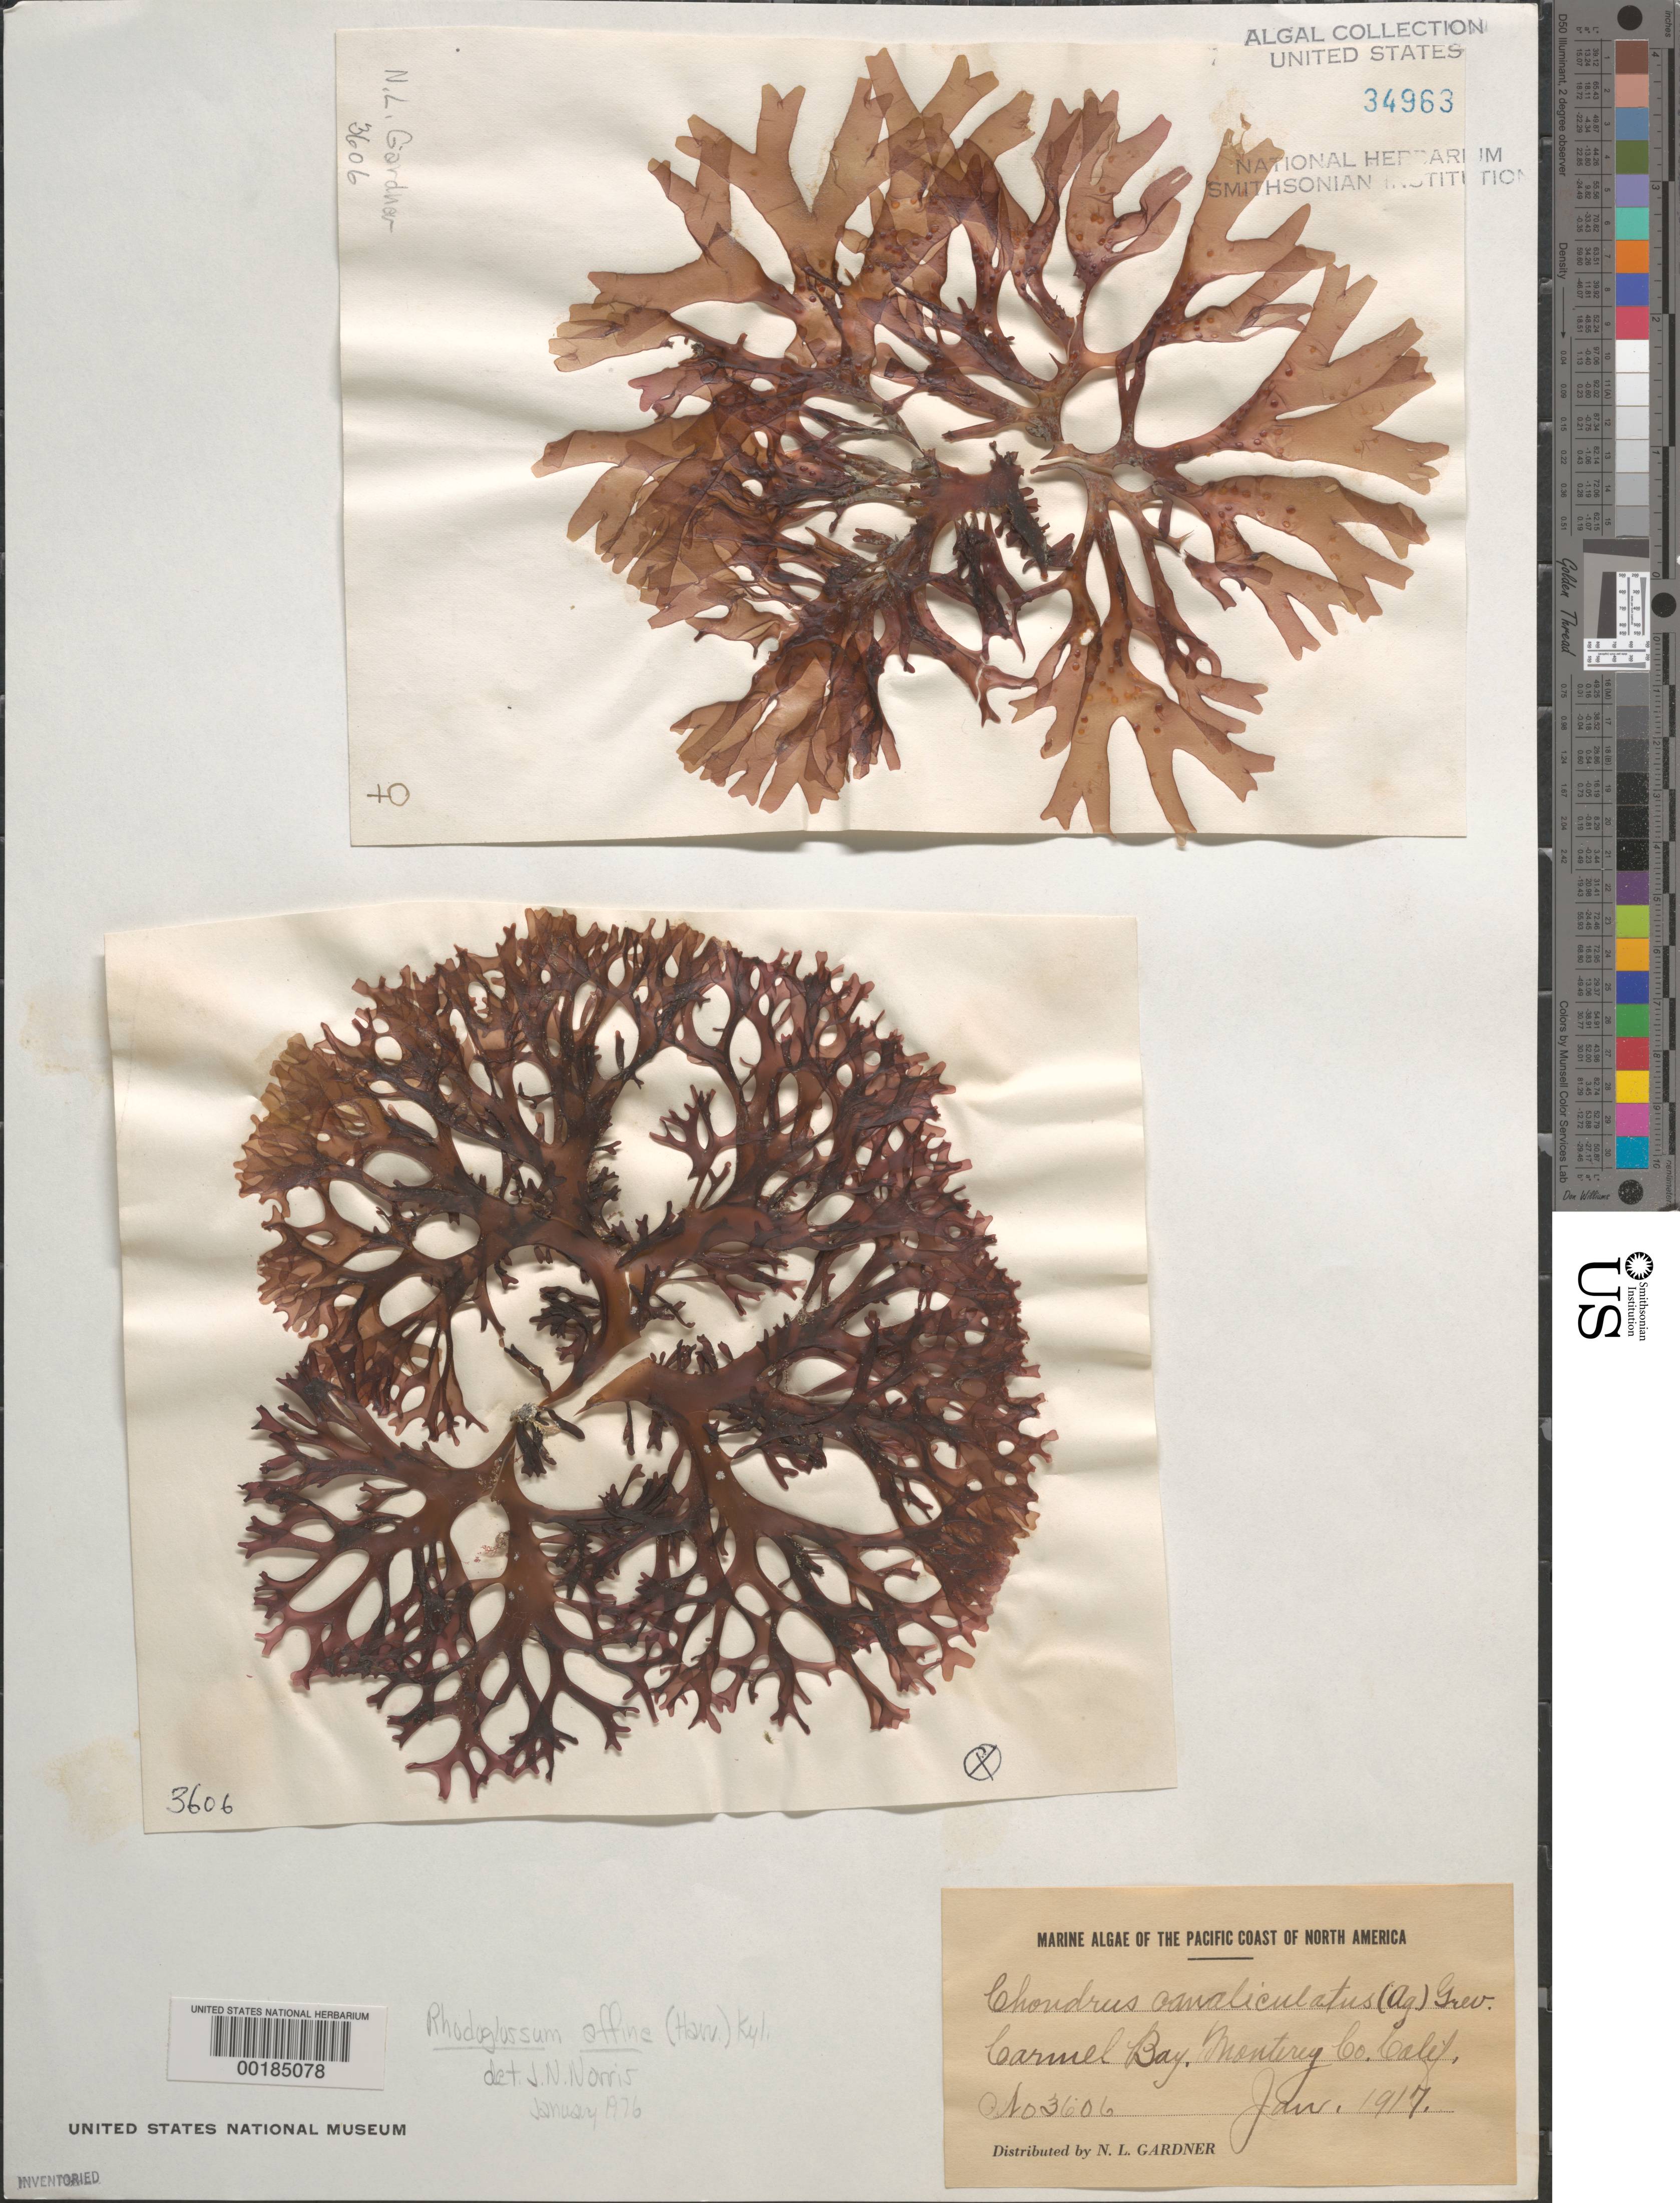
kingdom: Plantae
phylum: Rhodophyta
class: Florideophyceae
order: Gigartinales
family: Gigartinaceae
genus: Mazzaella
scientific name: Mazzaella affinis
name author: (Harvey) Fredericq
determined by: Algae name updating Project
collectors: N. Gardner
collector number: NLG 3606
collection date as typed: Jan 1917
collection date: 1917-01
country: United States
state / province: California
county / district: Monterey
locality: Carmel Bay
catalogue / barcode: US 34963